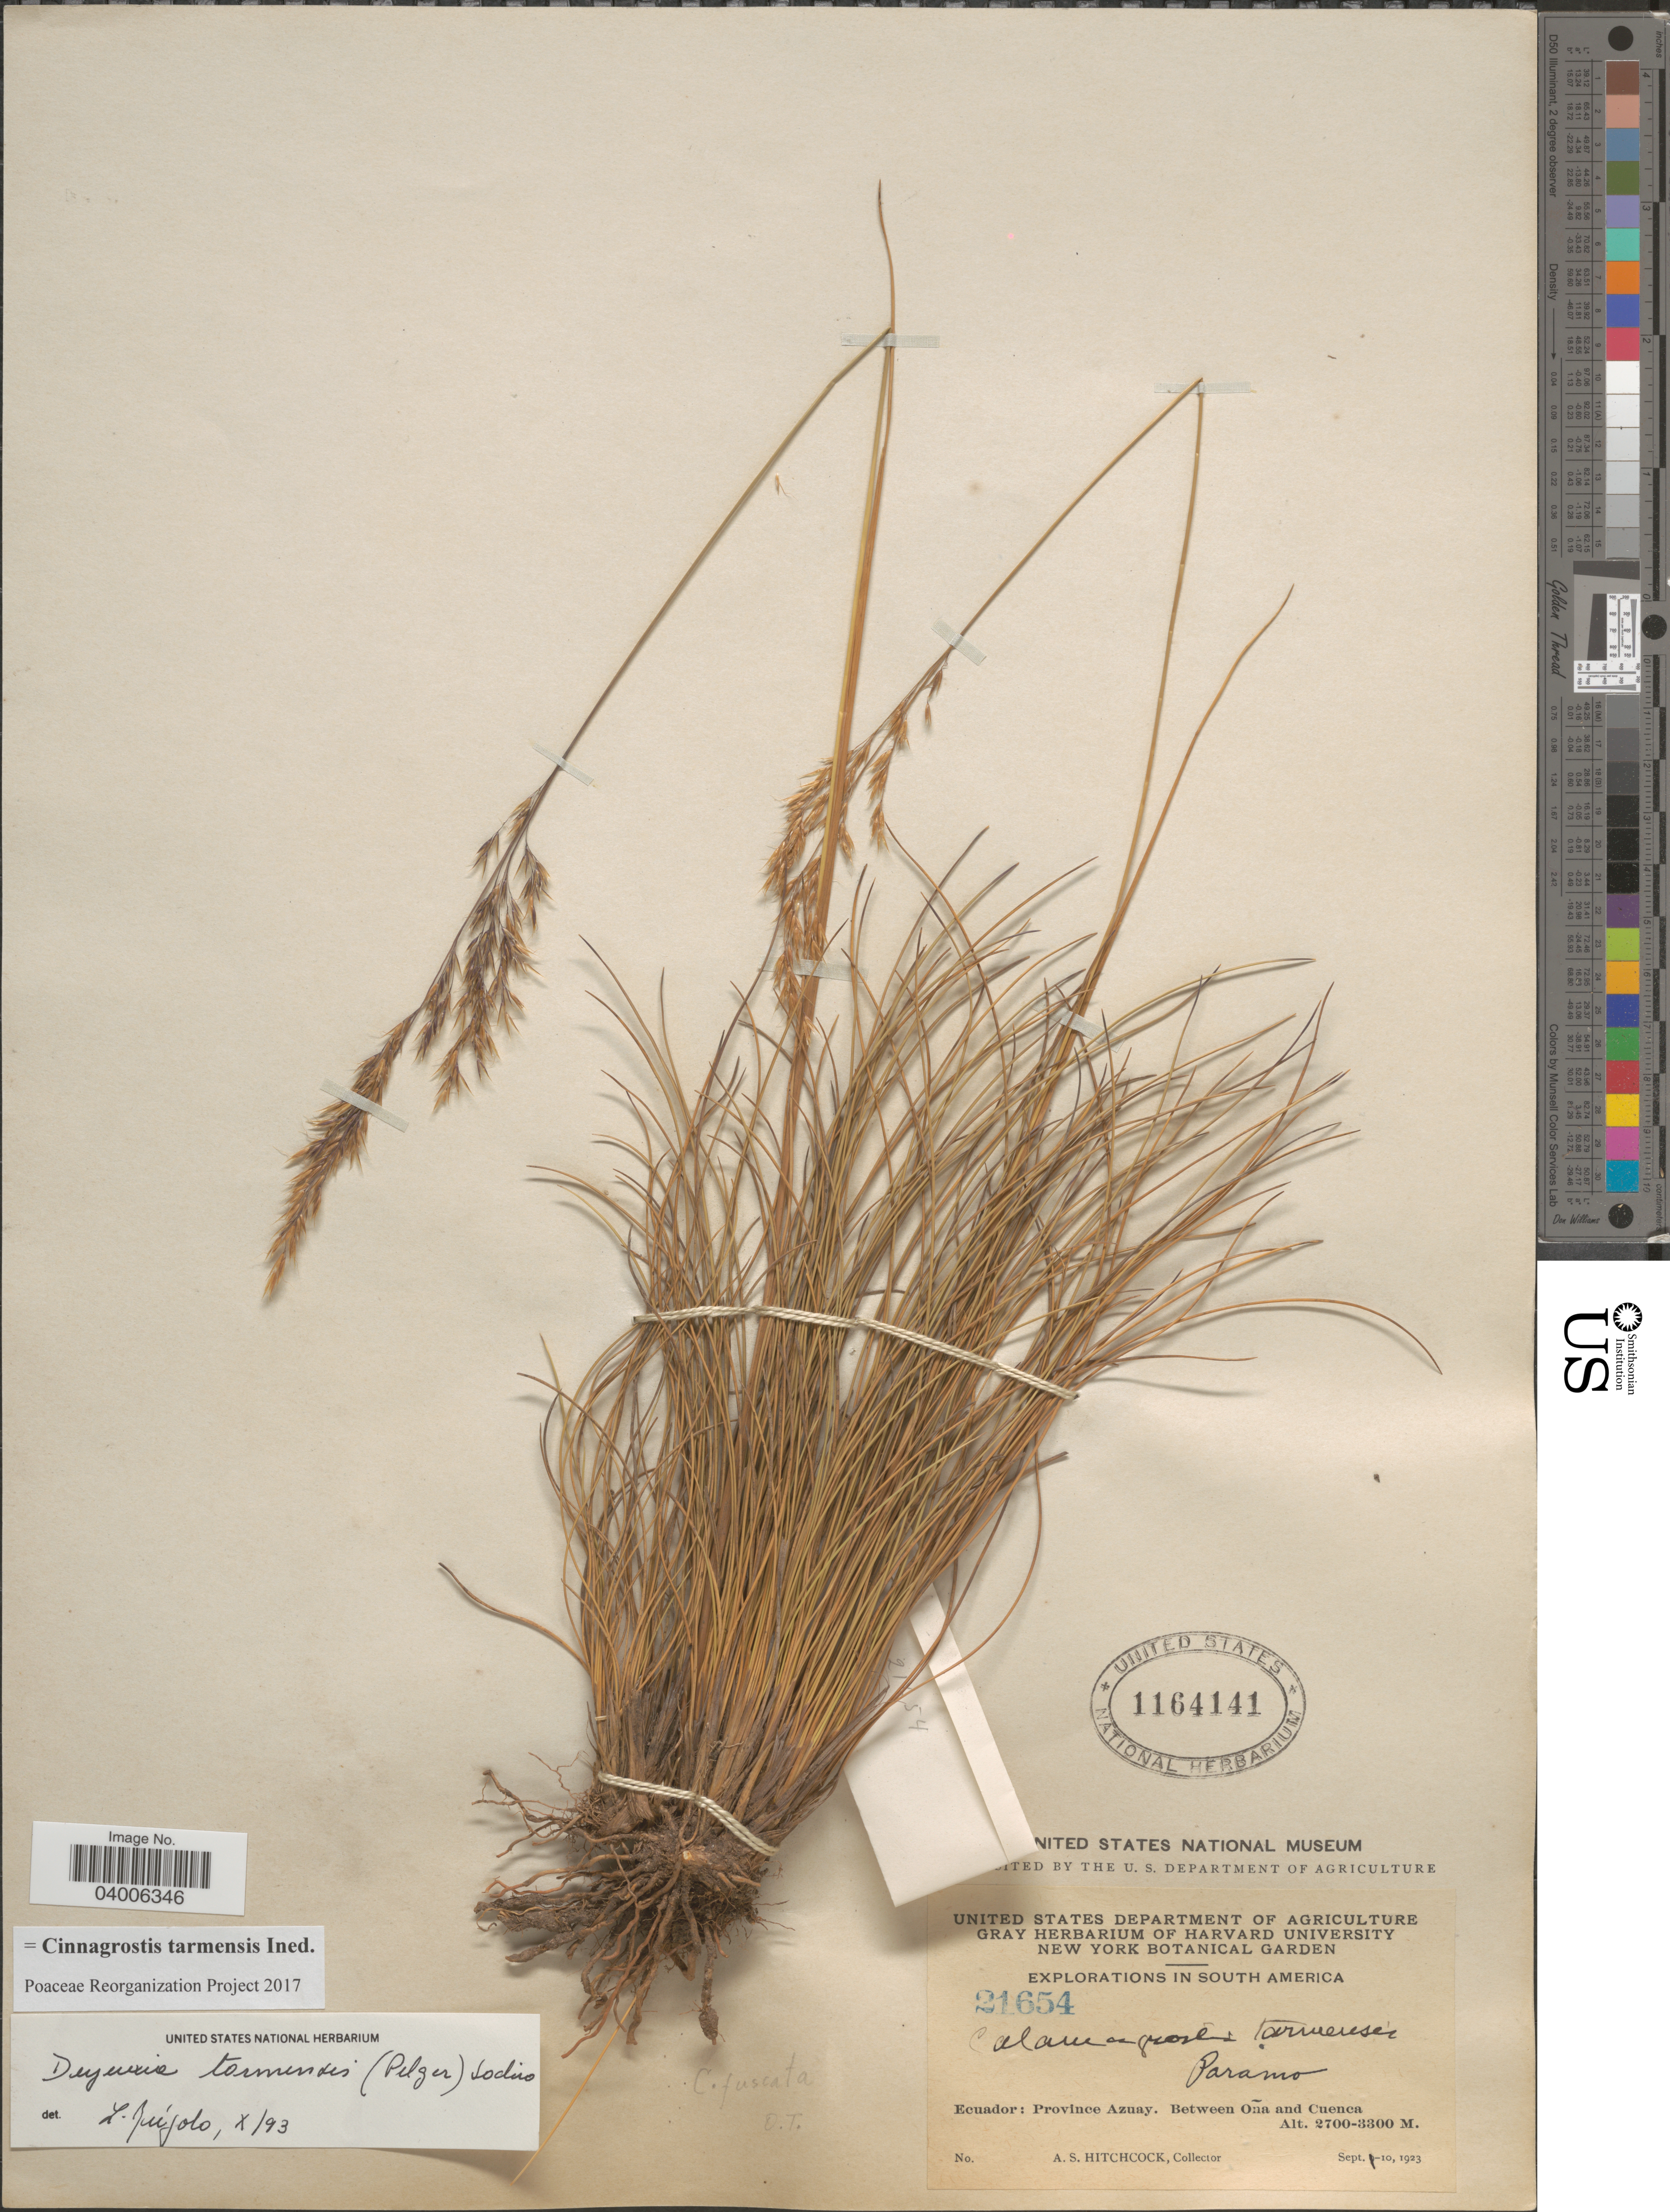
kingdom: Plantae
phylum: Tracheophyta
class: Liliopsida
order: Poales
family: Poaceae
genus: Cinnagrostis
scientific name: Cinnagrostis tarmensis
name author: (Pilg.) P.M. Peterson et al.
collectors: A. S. Hitchcock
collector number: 21654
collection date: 1923-09-10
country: Ecuador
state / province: Azuay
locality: Between Oña and Cuenca.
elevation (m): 2700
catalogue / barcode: US 1164141